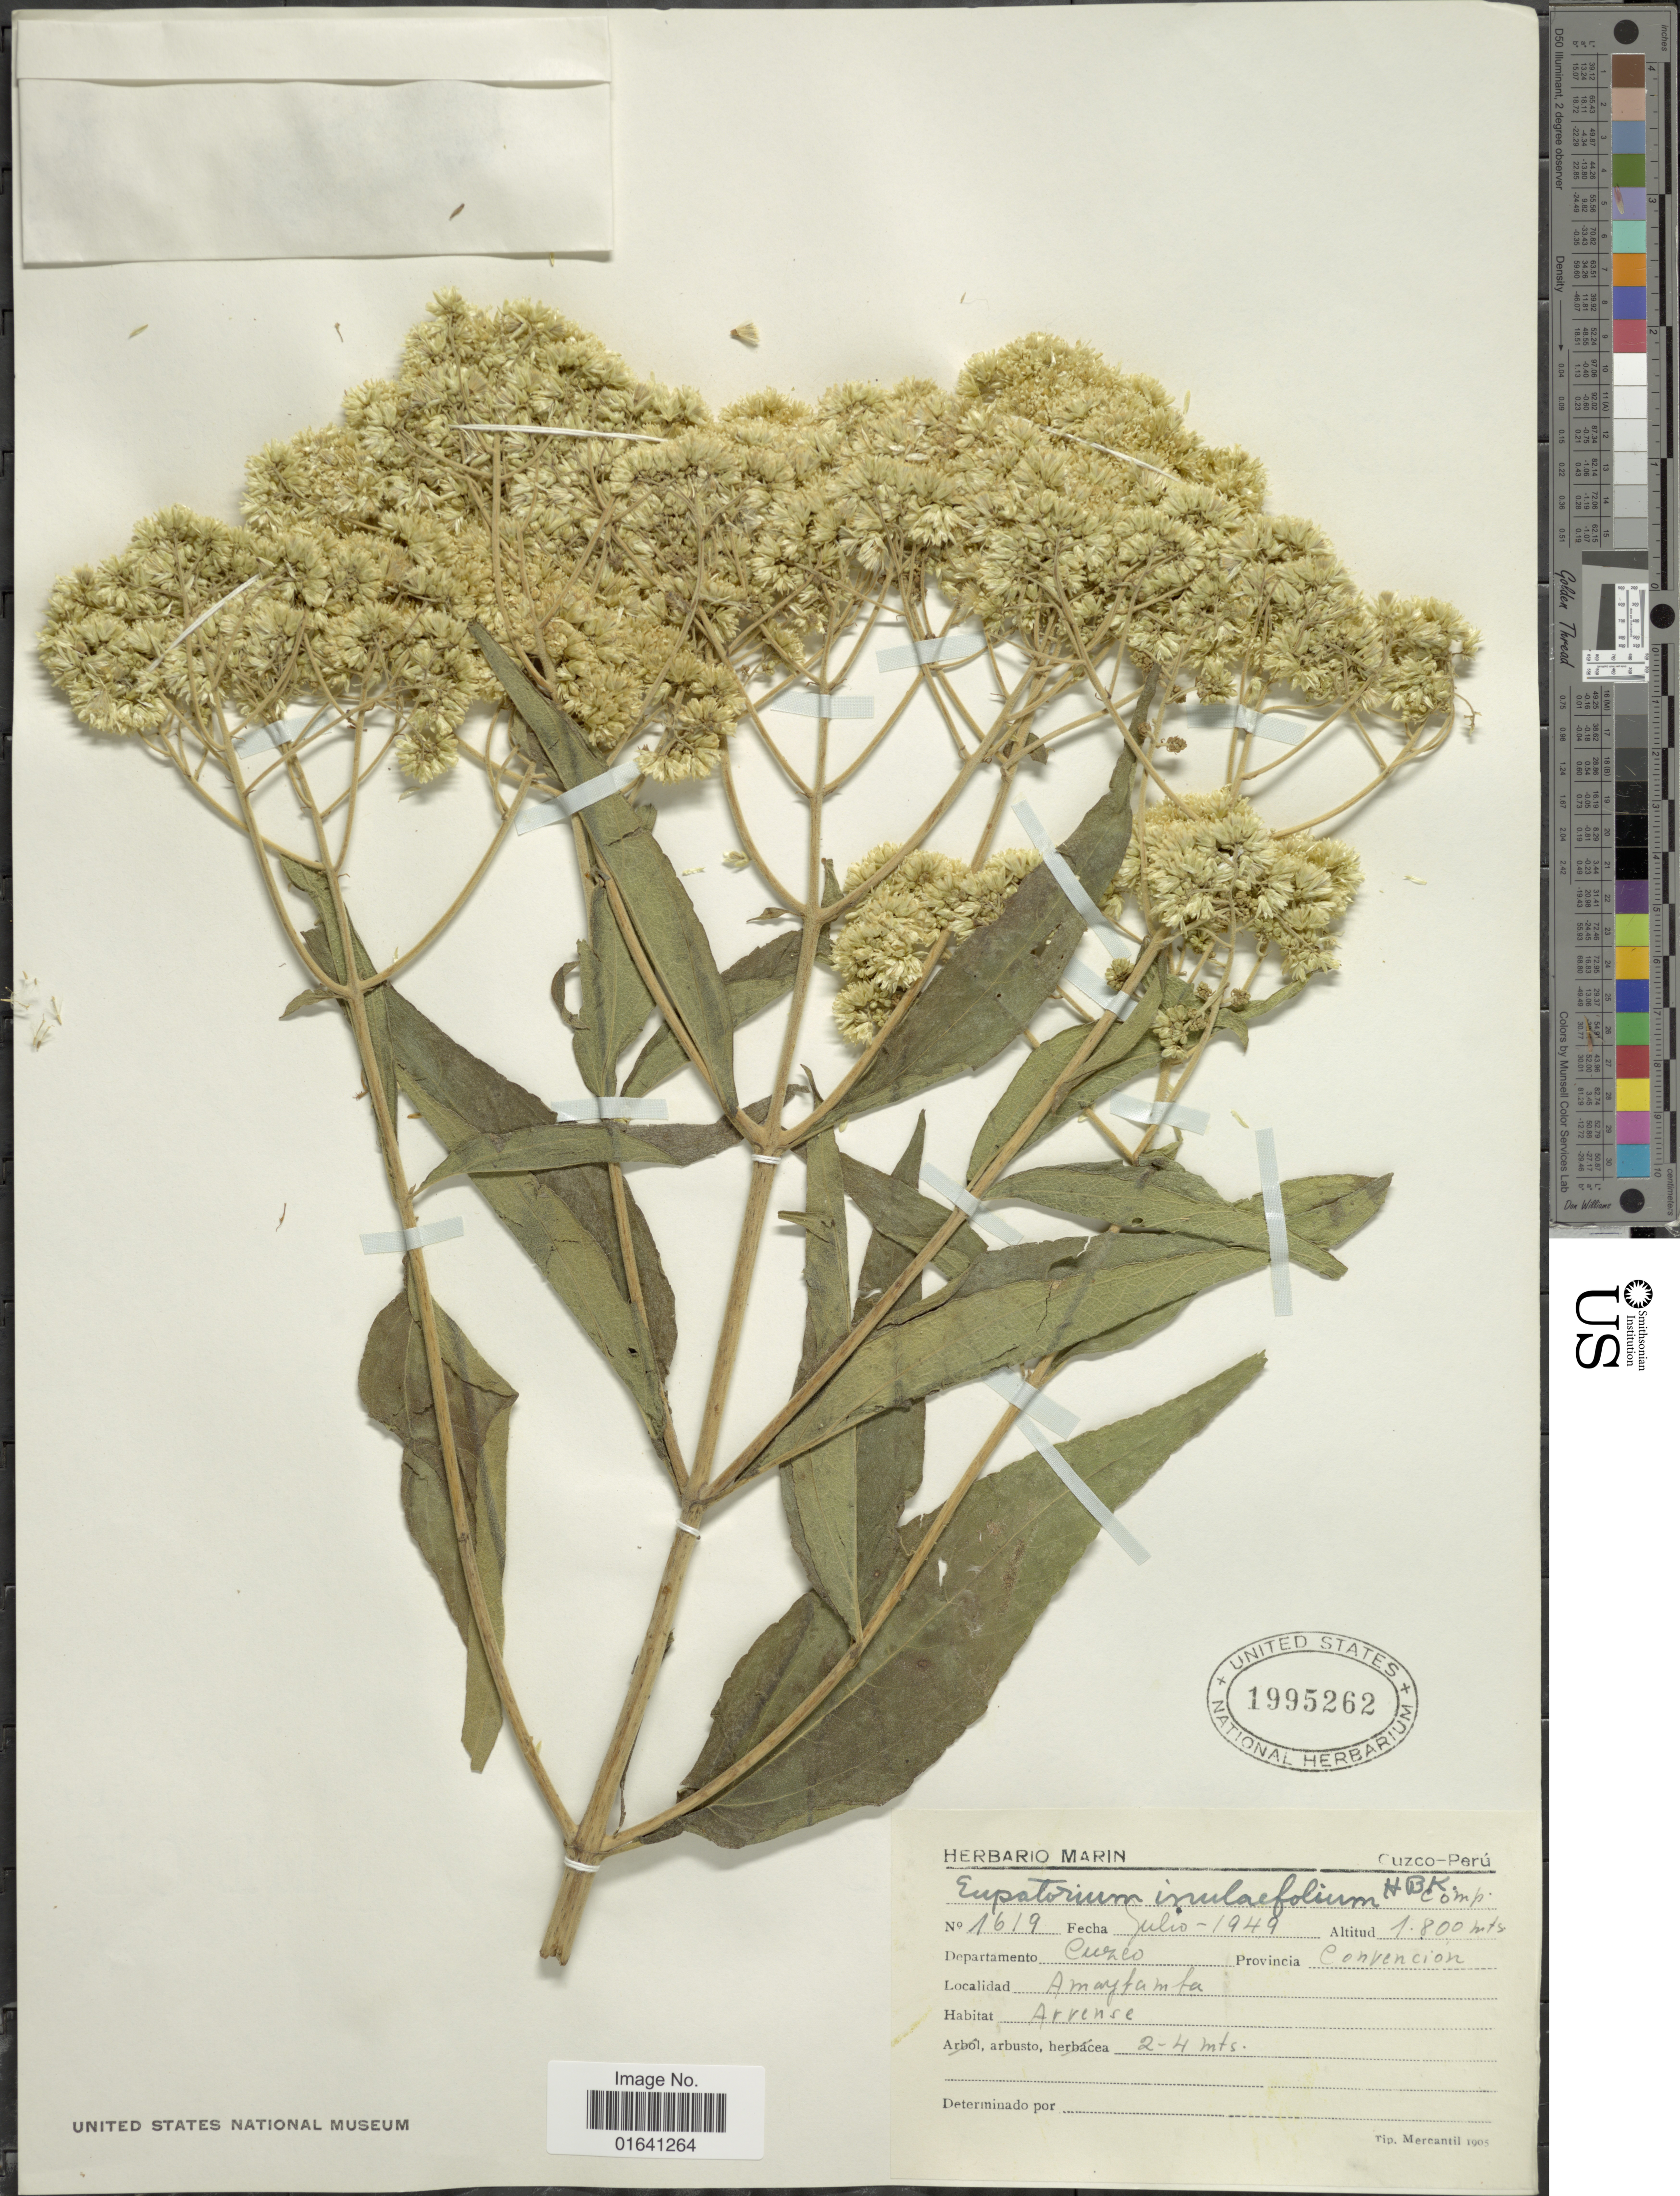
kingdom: Plantae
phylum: Tracheophyta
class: Magnoliopsida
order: Asterales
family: Asteraceae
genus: Austroeupatorium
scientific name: Austroeupatorium inulaefolium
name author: (Kunth) R.M. King & H. Rob.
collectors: ex herb. Marin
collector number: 1619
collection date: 1949-07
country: Peru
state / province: Cusco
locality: Departamento Cuzco, Provincia Convencion, Amaytamba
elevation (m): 2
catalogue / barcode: US 1995262